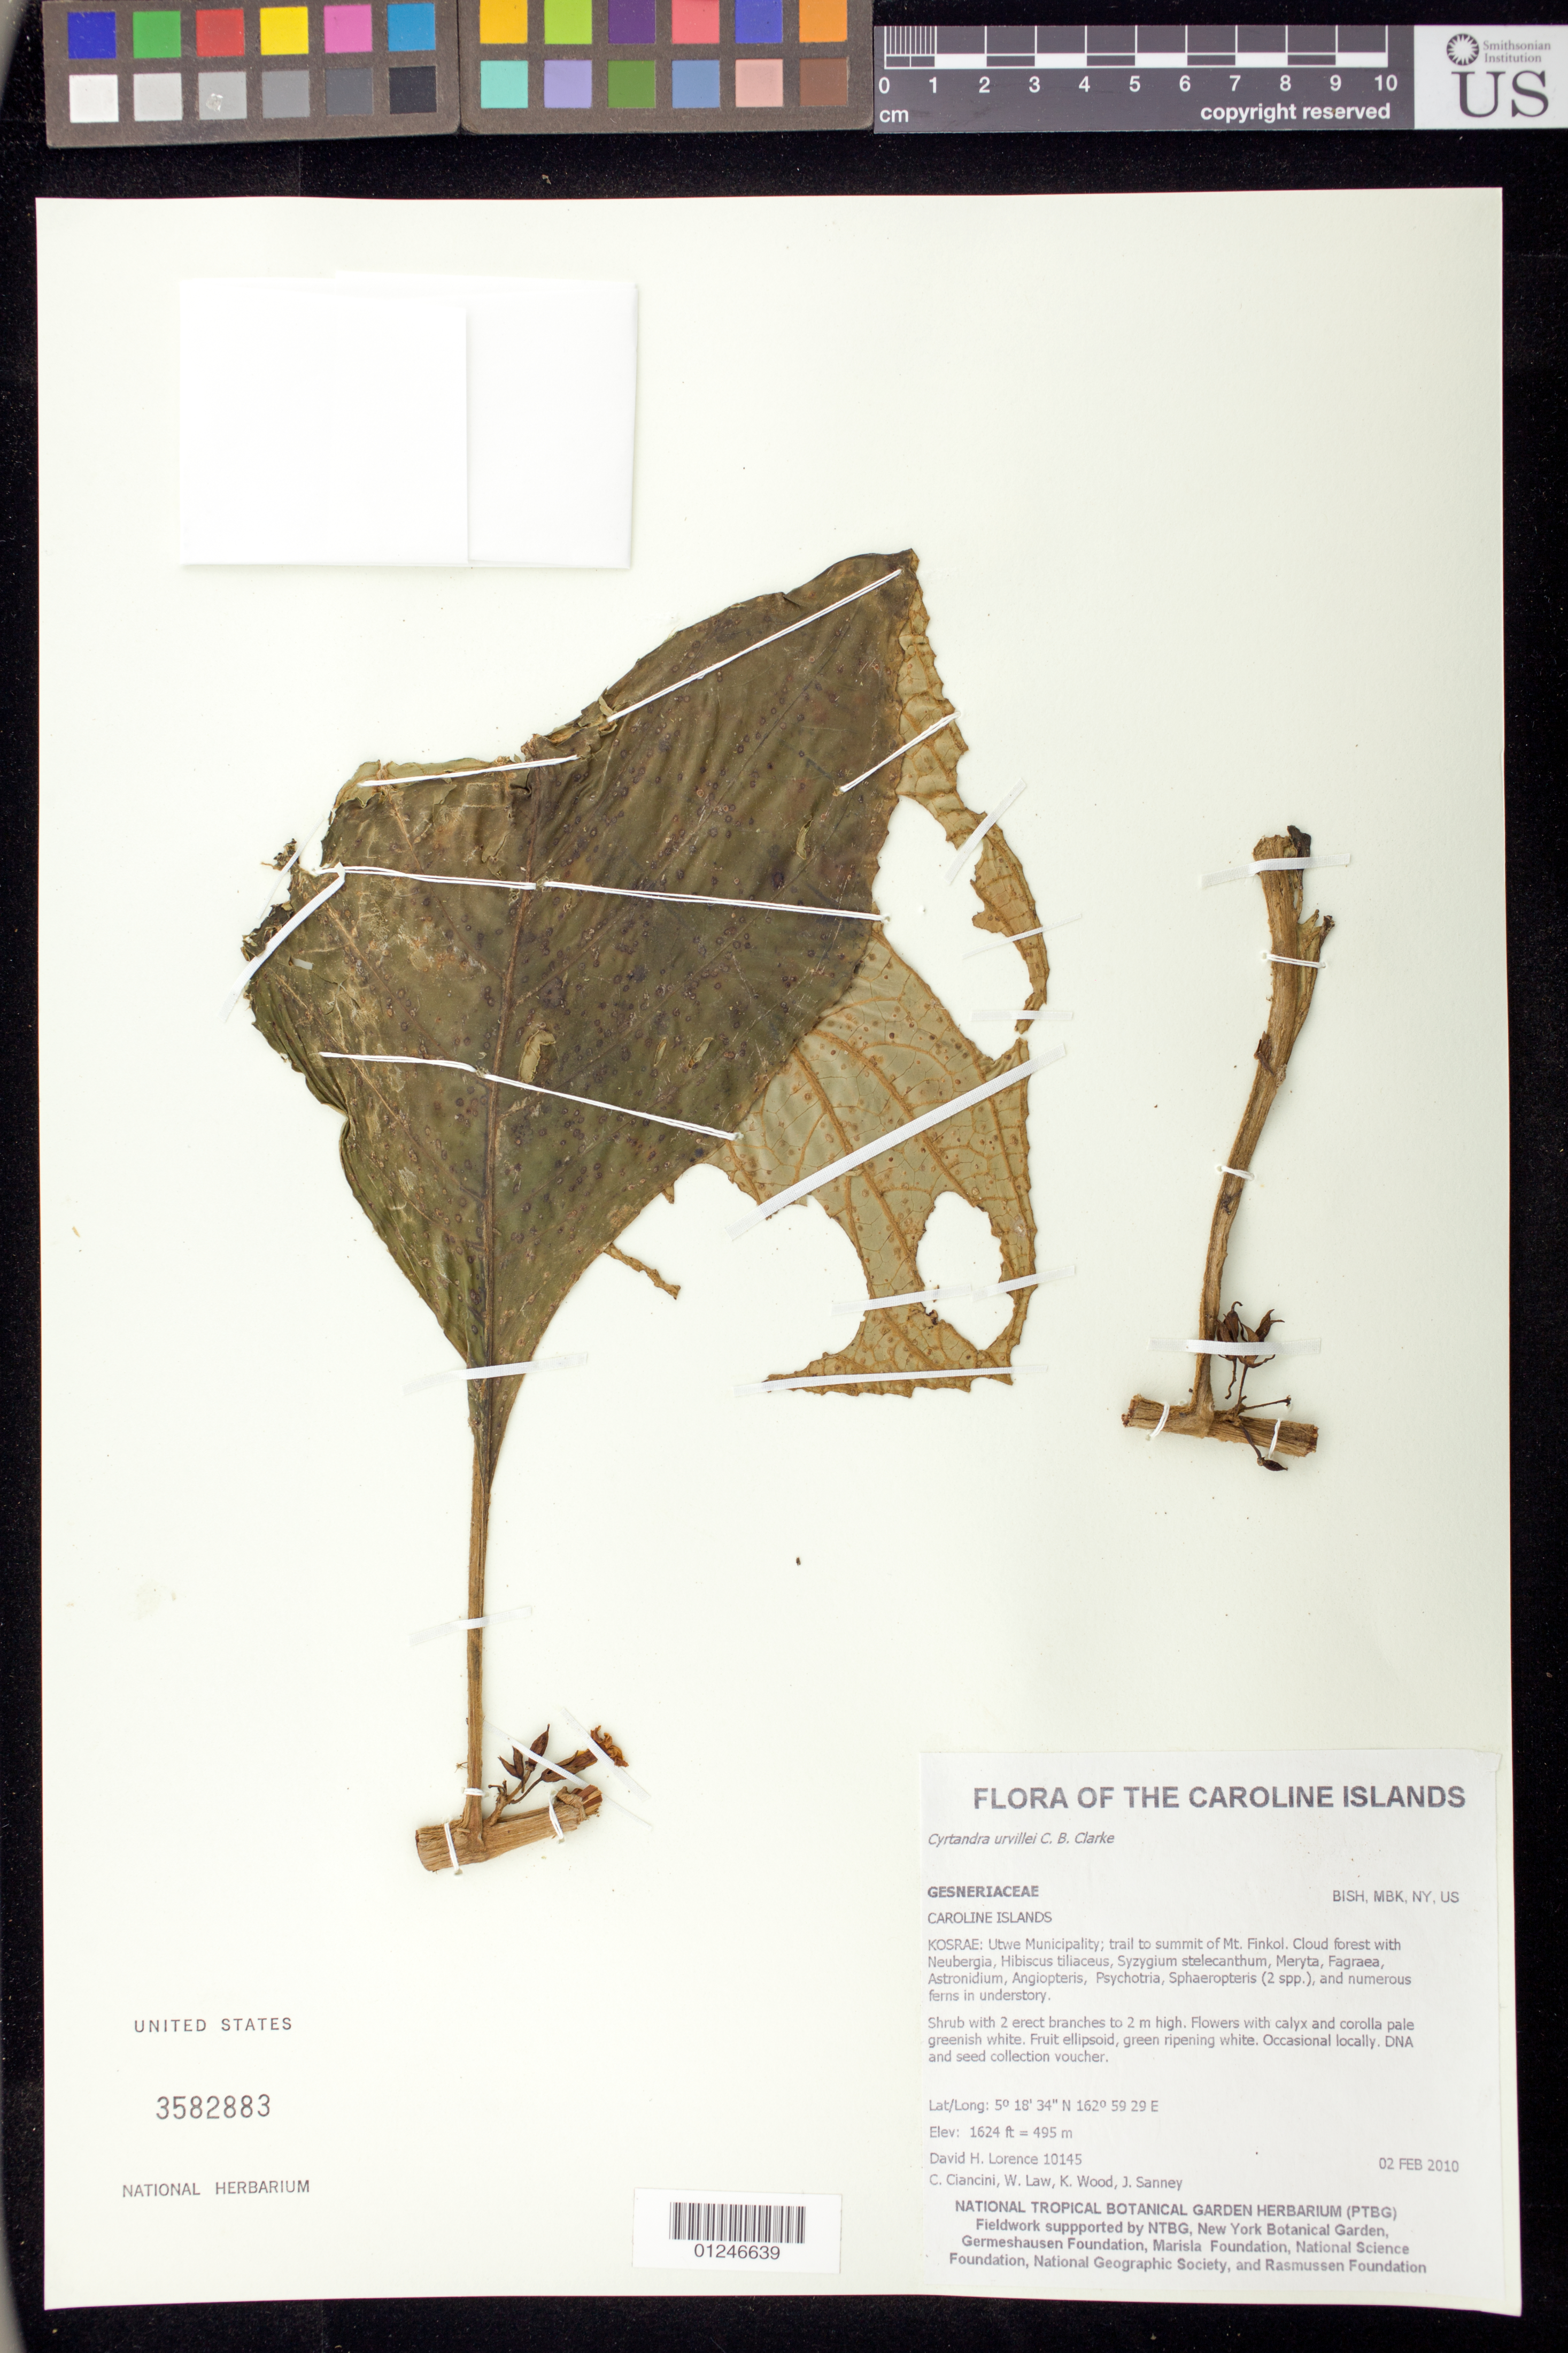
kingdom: Plantae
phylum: Tracheophyta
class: Magnoliopsida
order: Lamiales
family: Gesneriaceae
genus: Cyrtandra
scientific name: Cyrtandra urvillei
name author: C.B. Clarke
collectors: D. Lorence, C. Ciancini, W. Law, K. Wood & J. Sanney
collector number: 10145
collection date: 2010-02-02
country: Micronesia, Federated States of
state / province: Kosrae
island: Kosrae [Kusaie]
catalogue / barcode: US 3582883